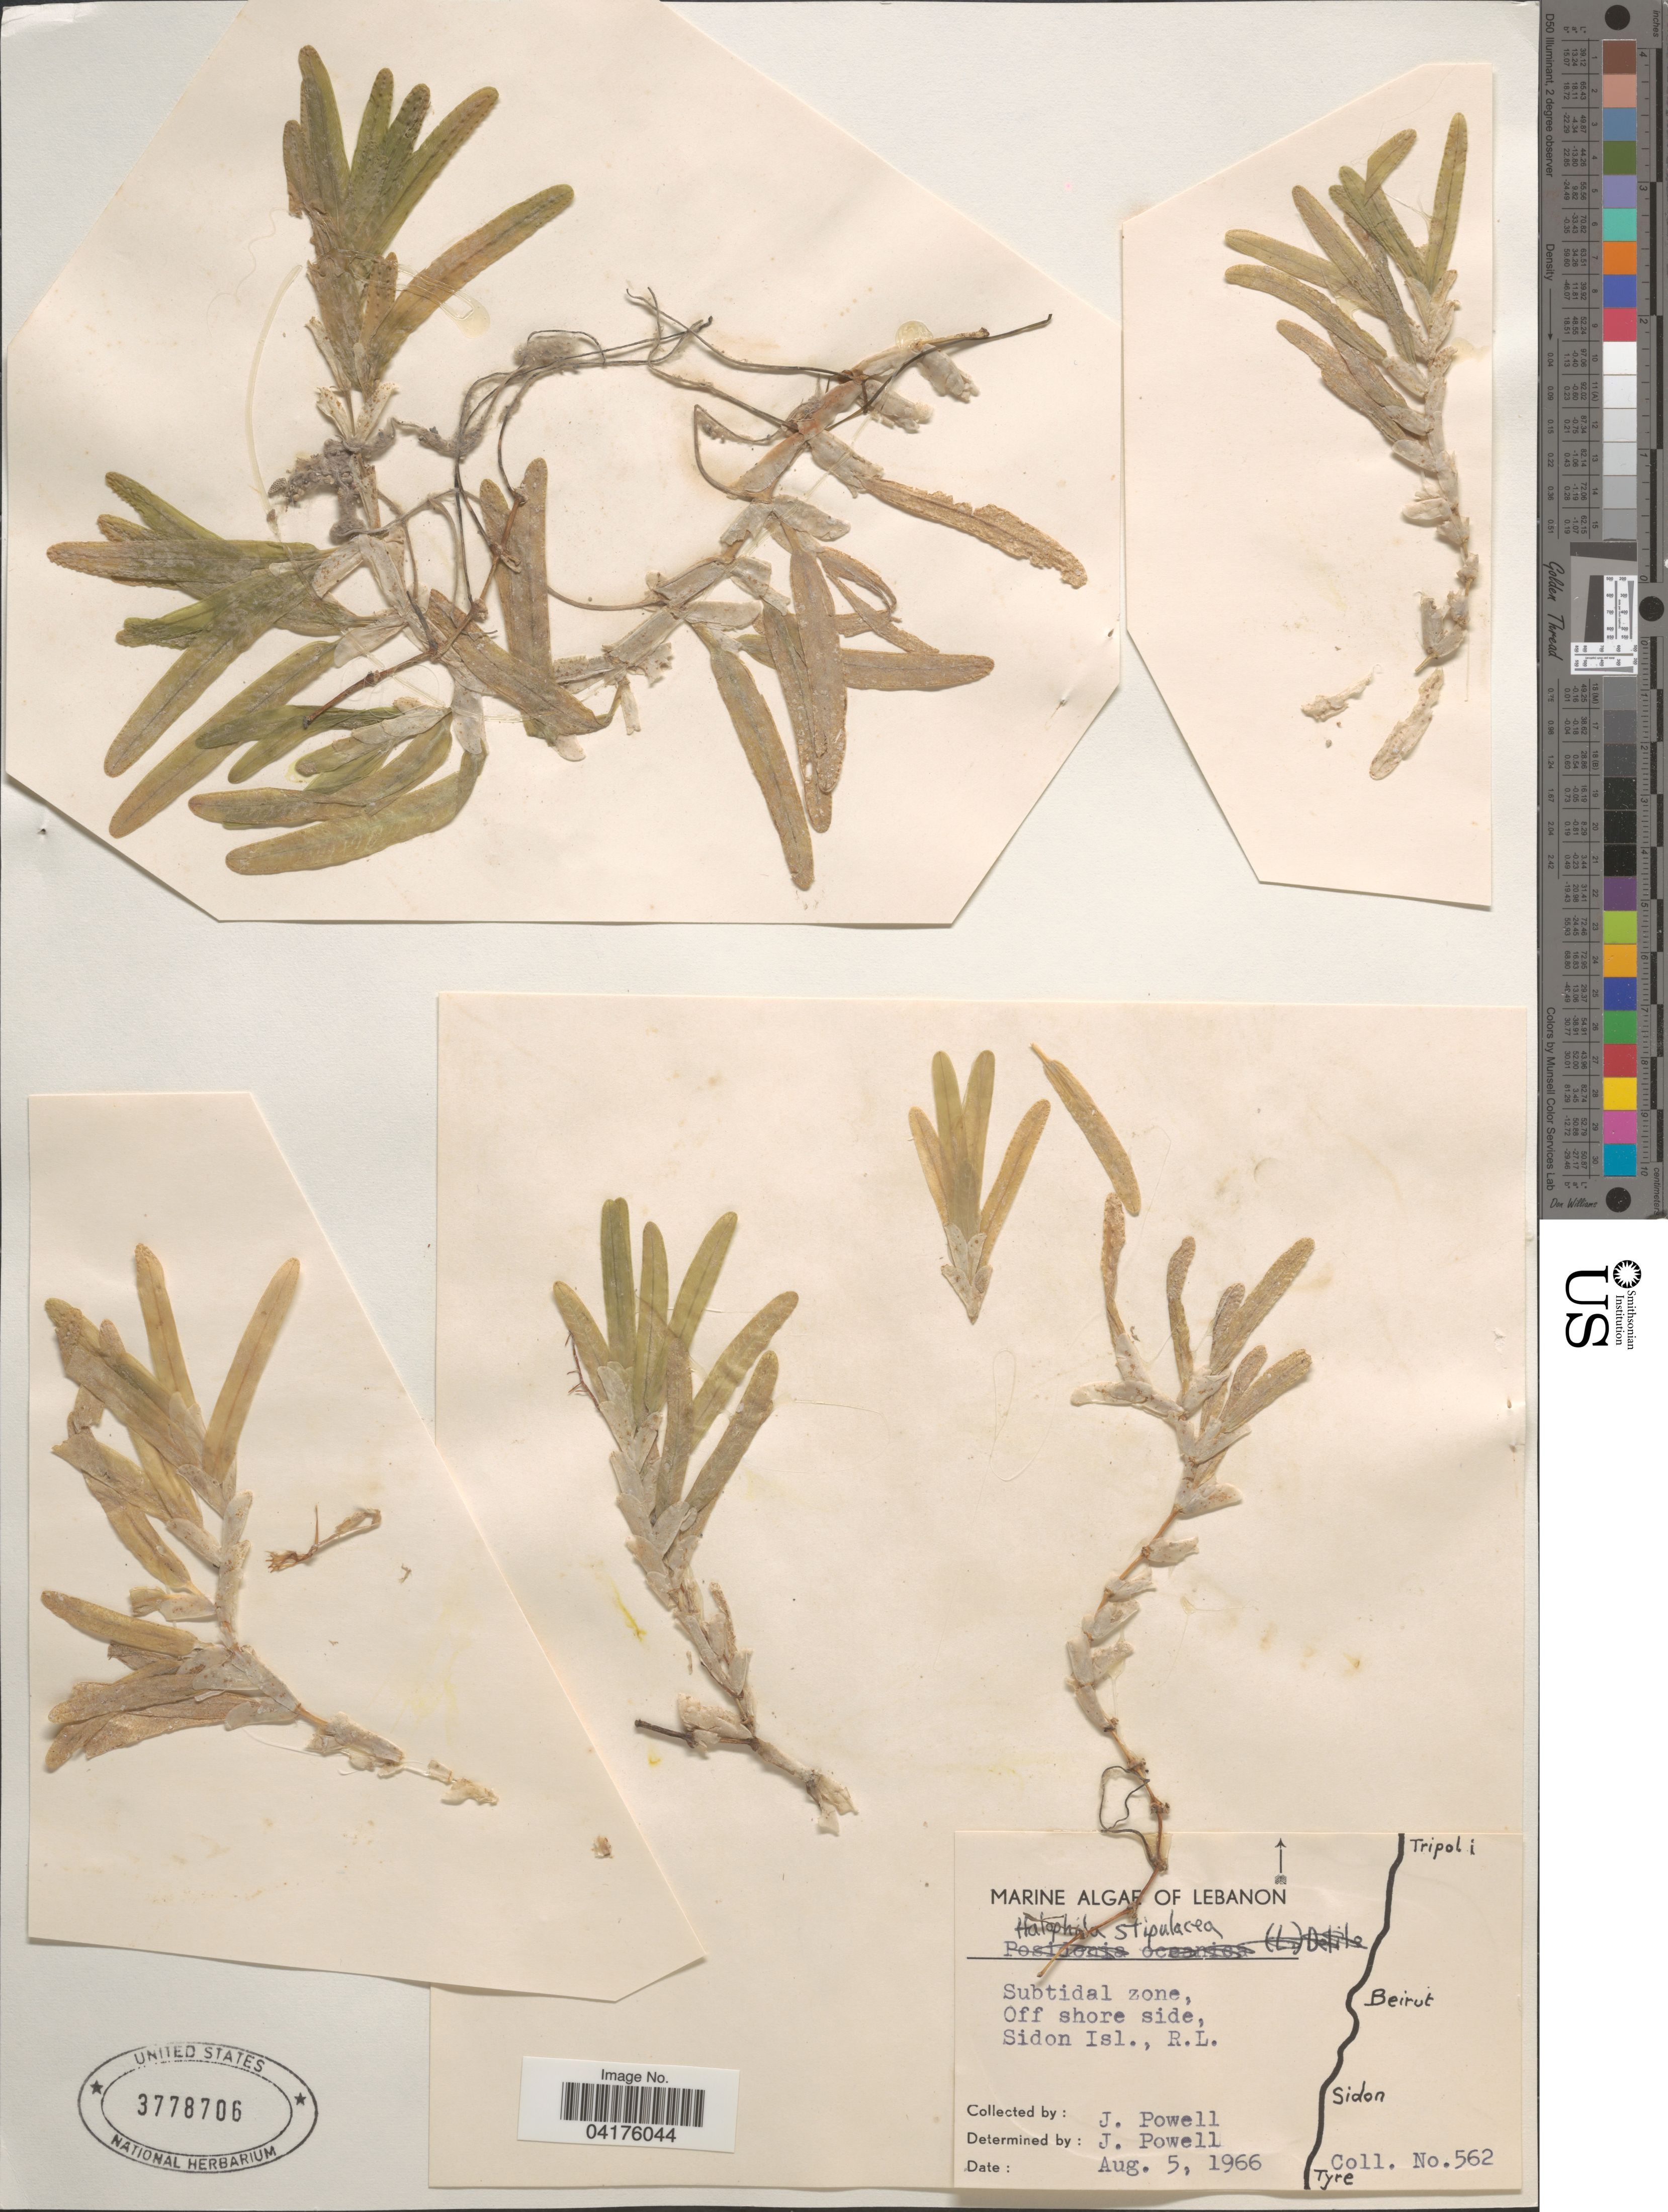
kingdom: Plantae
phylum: Tracheophyta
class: Liliopsida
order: Alismatales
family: Hydrocharitaceae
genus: Halophila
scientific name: Halophila stipulacea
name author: (Forssk.) Asch.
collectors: J. Powell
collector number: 562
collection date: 1966-08-05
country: Lebanon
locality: Subtidal zone, Off shore side, Sidon Isl., R.L.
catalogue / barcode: US 3778706